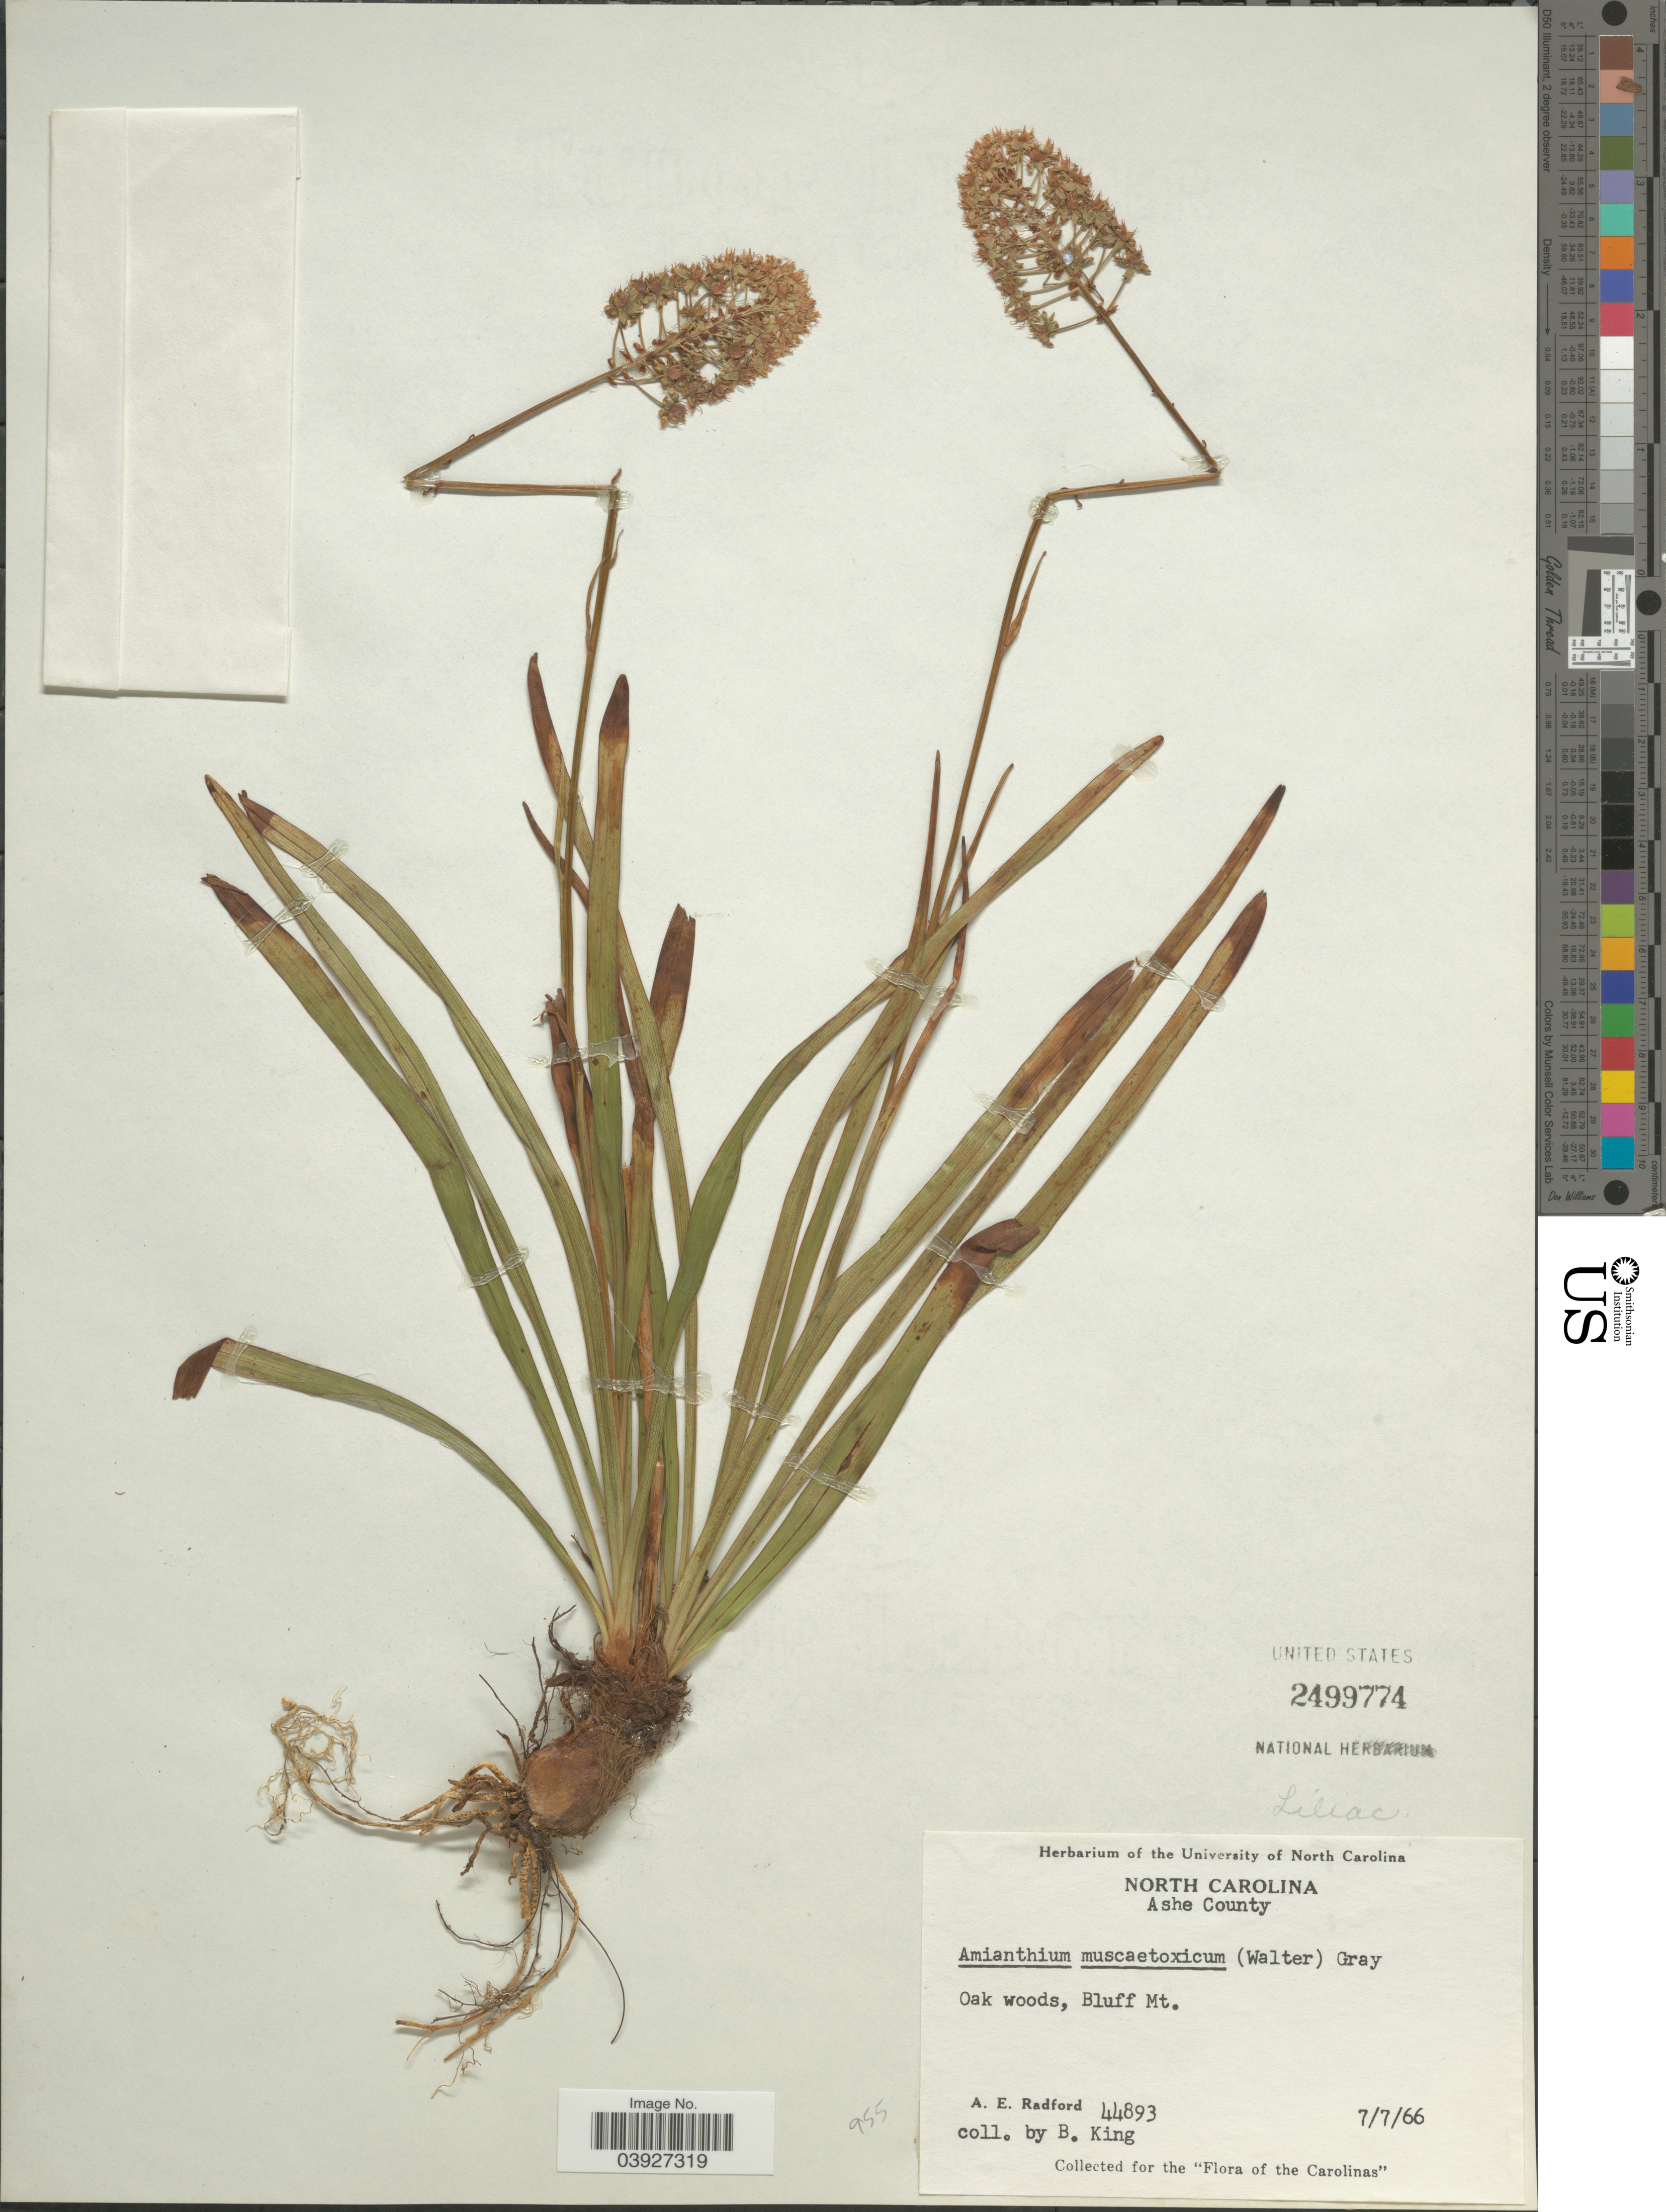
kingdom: Plantae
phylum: Tracheophyta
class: Liliopsida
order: Liliales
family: Melanthiaceae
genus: Amianthium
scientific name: Amianthium muscitoxicum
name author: (Walter) A. Gray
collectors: B. King & A. E. Radford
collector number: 44893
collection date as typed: Transcribed d/m/y: 7/7/66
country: United States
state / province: North Carolina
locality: Ashe County. Bluff Mt.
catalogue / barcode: US 2499774